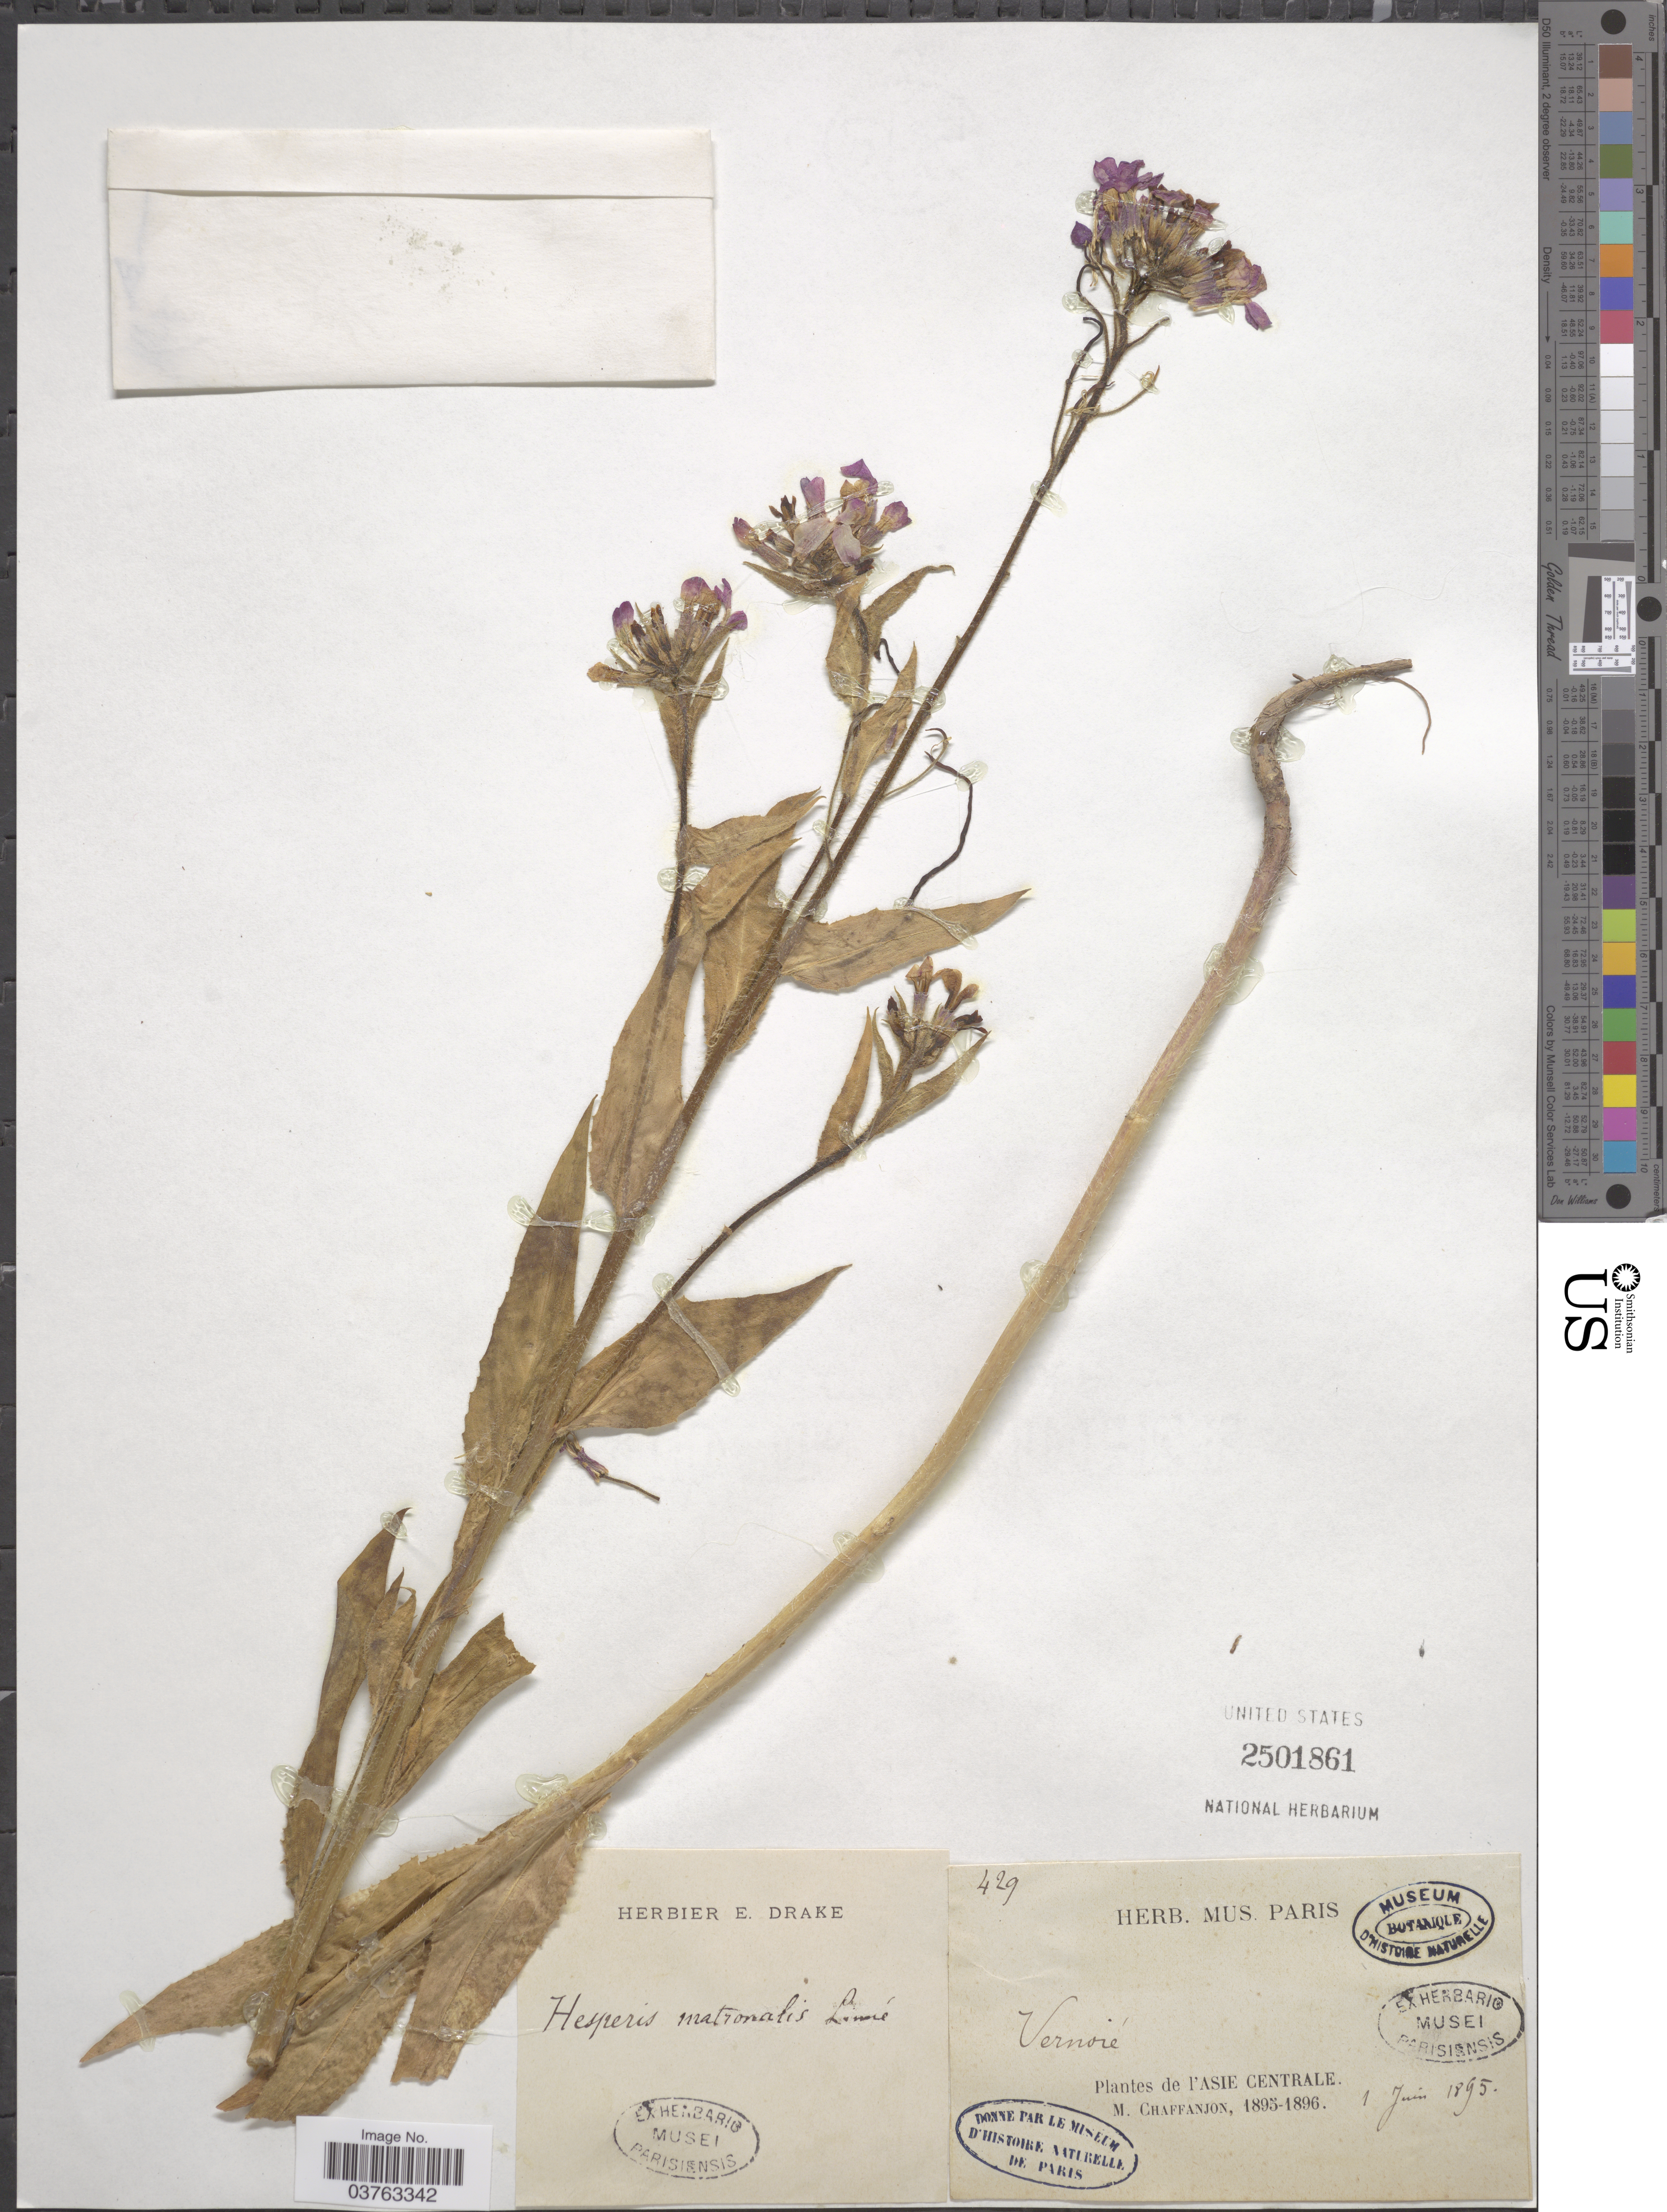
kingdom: Plantae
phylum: Tracheophyta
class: Magnoliopsida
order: Brassicales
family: Brassicaceae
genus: Hesperis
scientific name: Hesperis matronalis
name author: L.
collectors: M. Chaffanjon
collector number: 429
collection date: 1895-06-01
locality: Vernoie. L'Asie Centrale.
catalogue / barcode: US 2501861